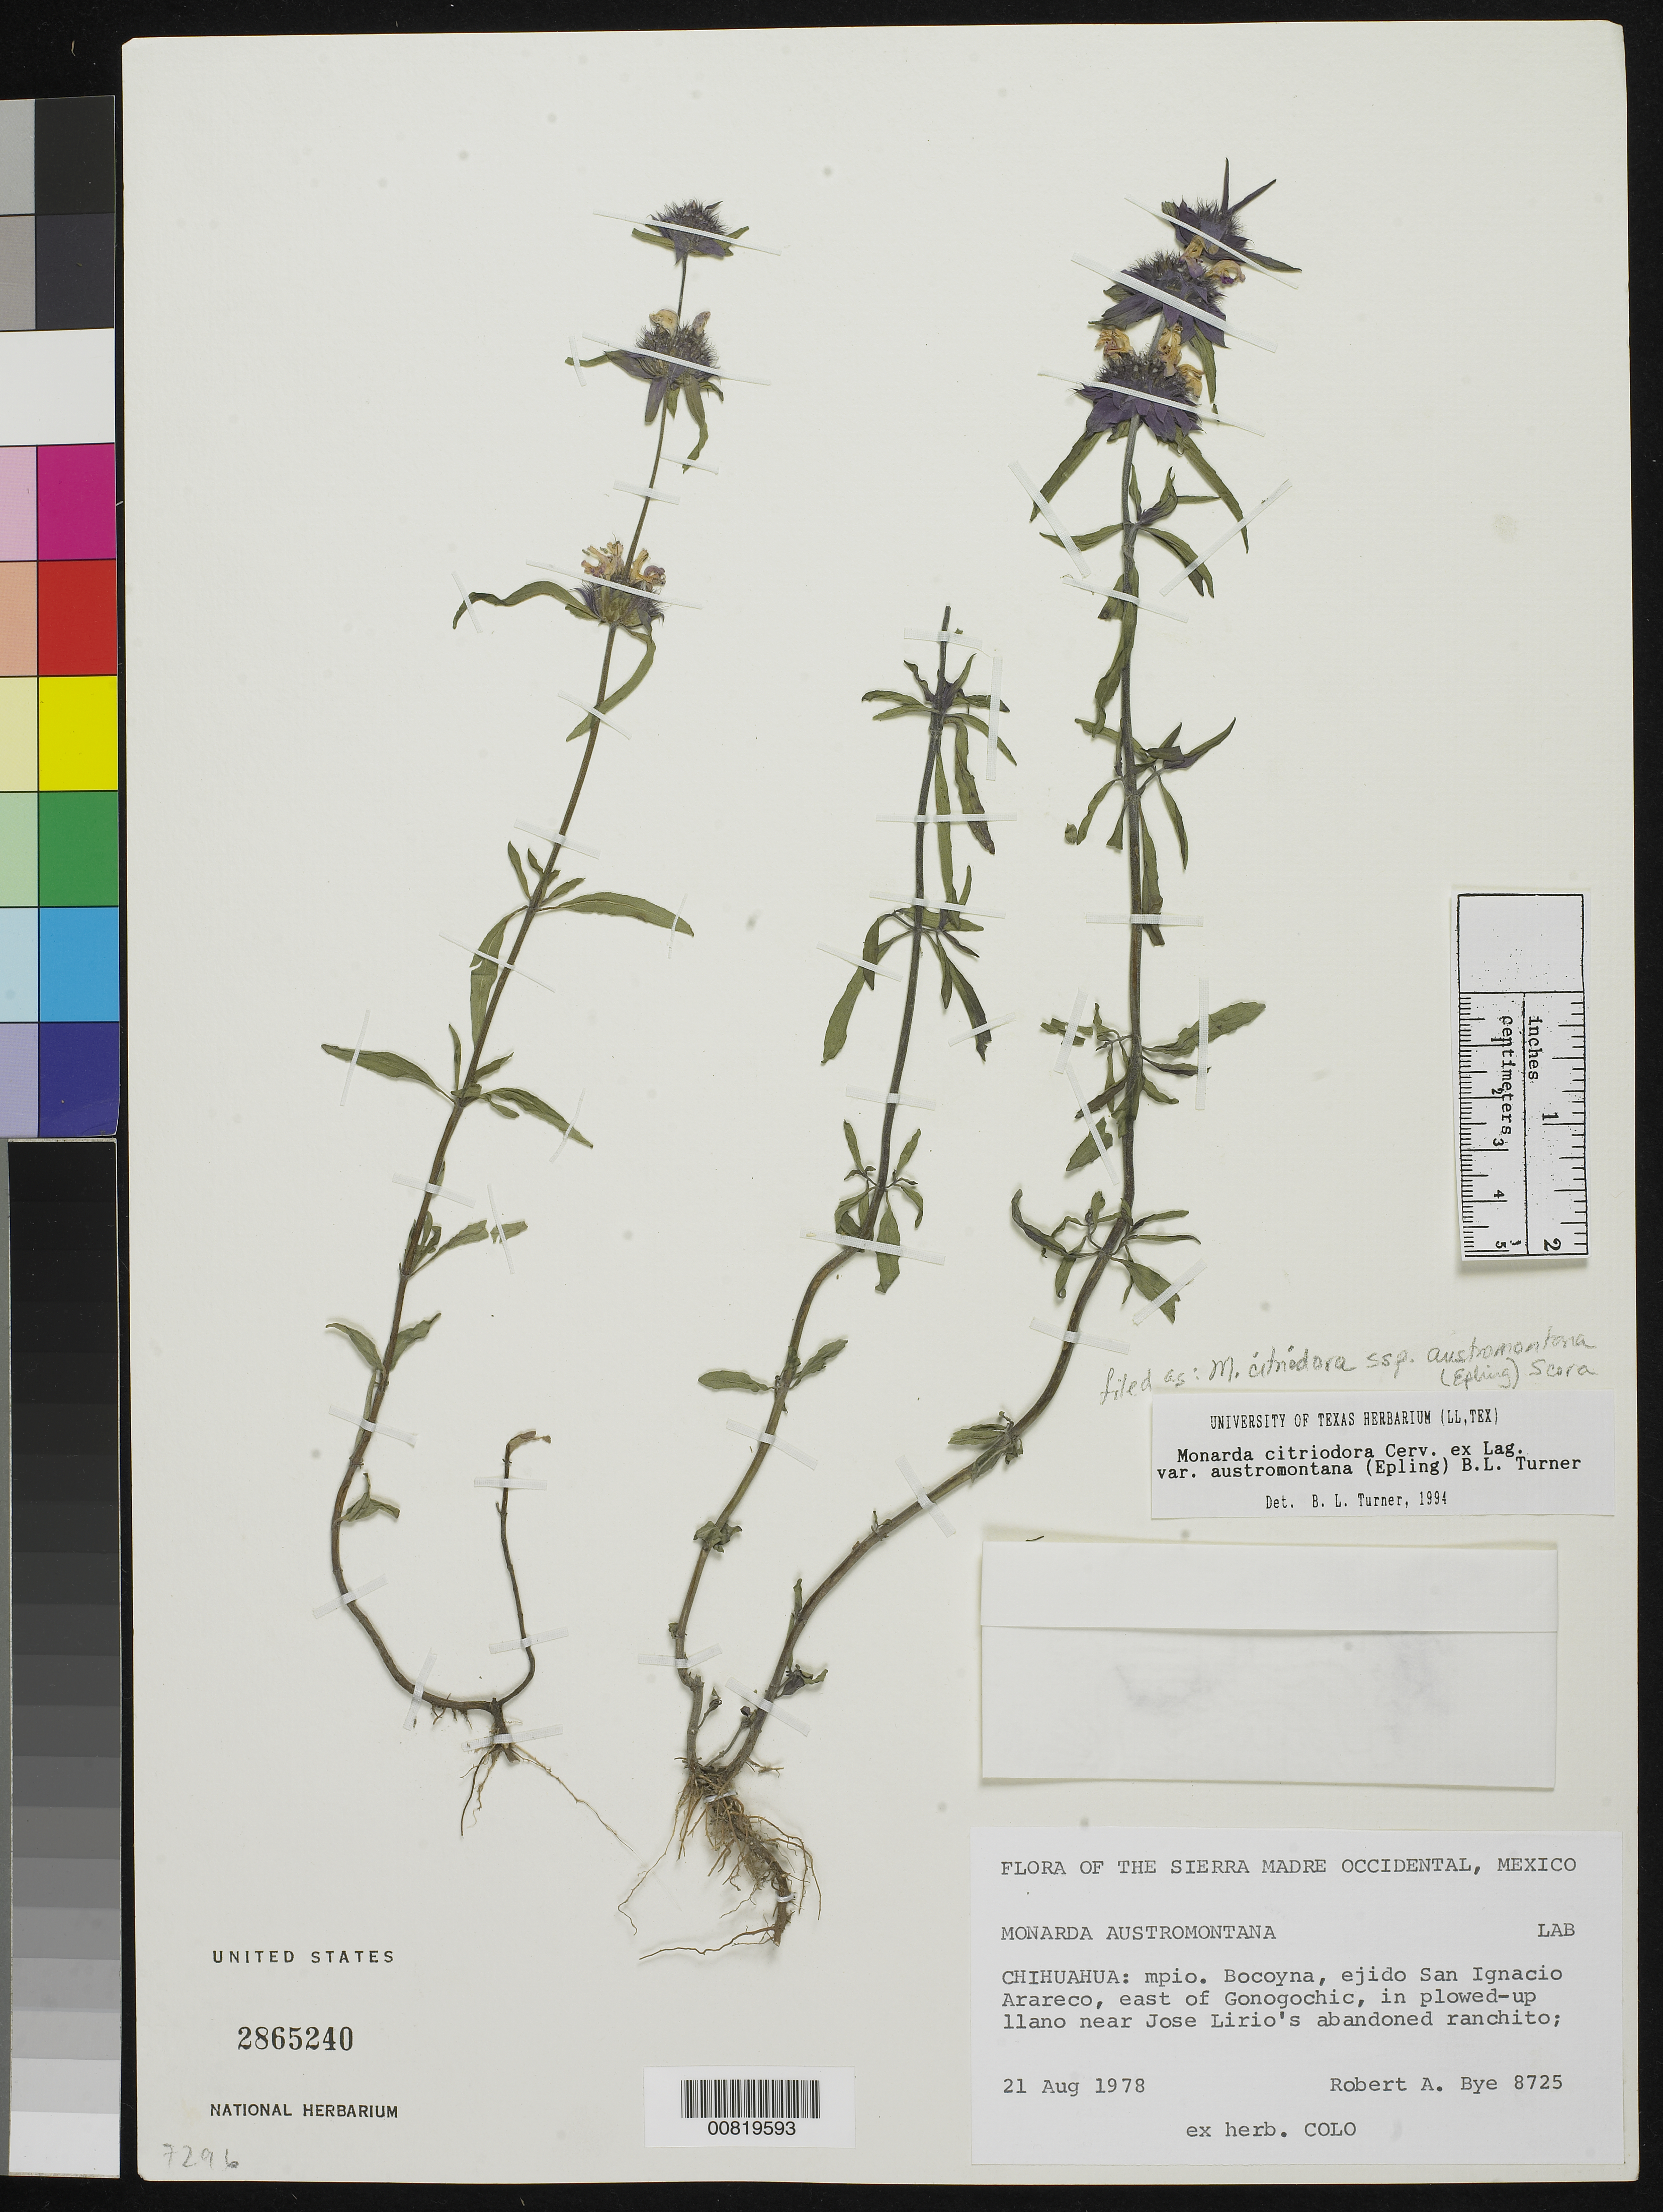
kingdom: Plantae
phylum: Tracheophyta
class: Magnoliopsida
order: Lamiales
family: Lamiaceae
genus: Monarda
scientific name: Monarda citriodora subsp. austromontana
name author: (Epling) Scora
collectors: R. A. Bye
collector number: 8725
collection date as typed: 21 Aug 1978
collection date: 1978-08-21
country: Mexico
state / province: Chihuahua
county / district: Bocoyna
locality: Municipio Bocoyna, Ejido San Ignacio Arareco, east of Gonogochic, in plowed-up llano near José Lirio's abandoned ranchito.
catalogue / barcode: US 2865240